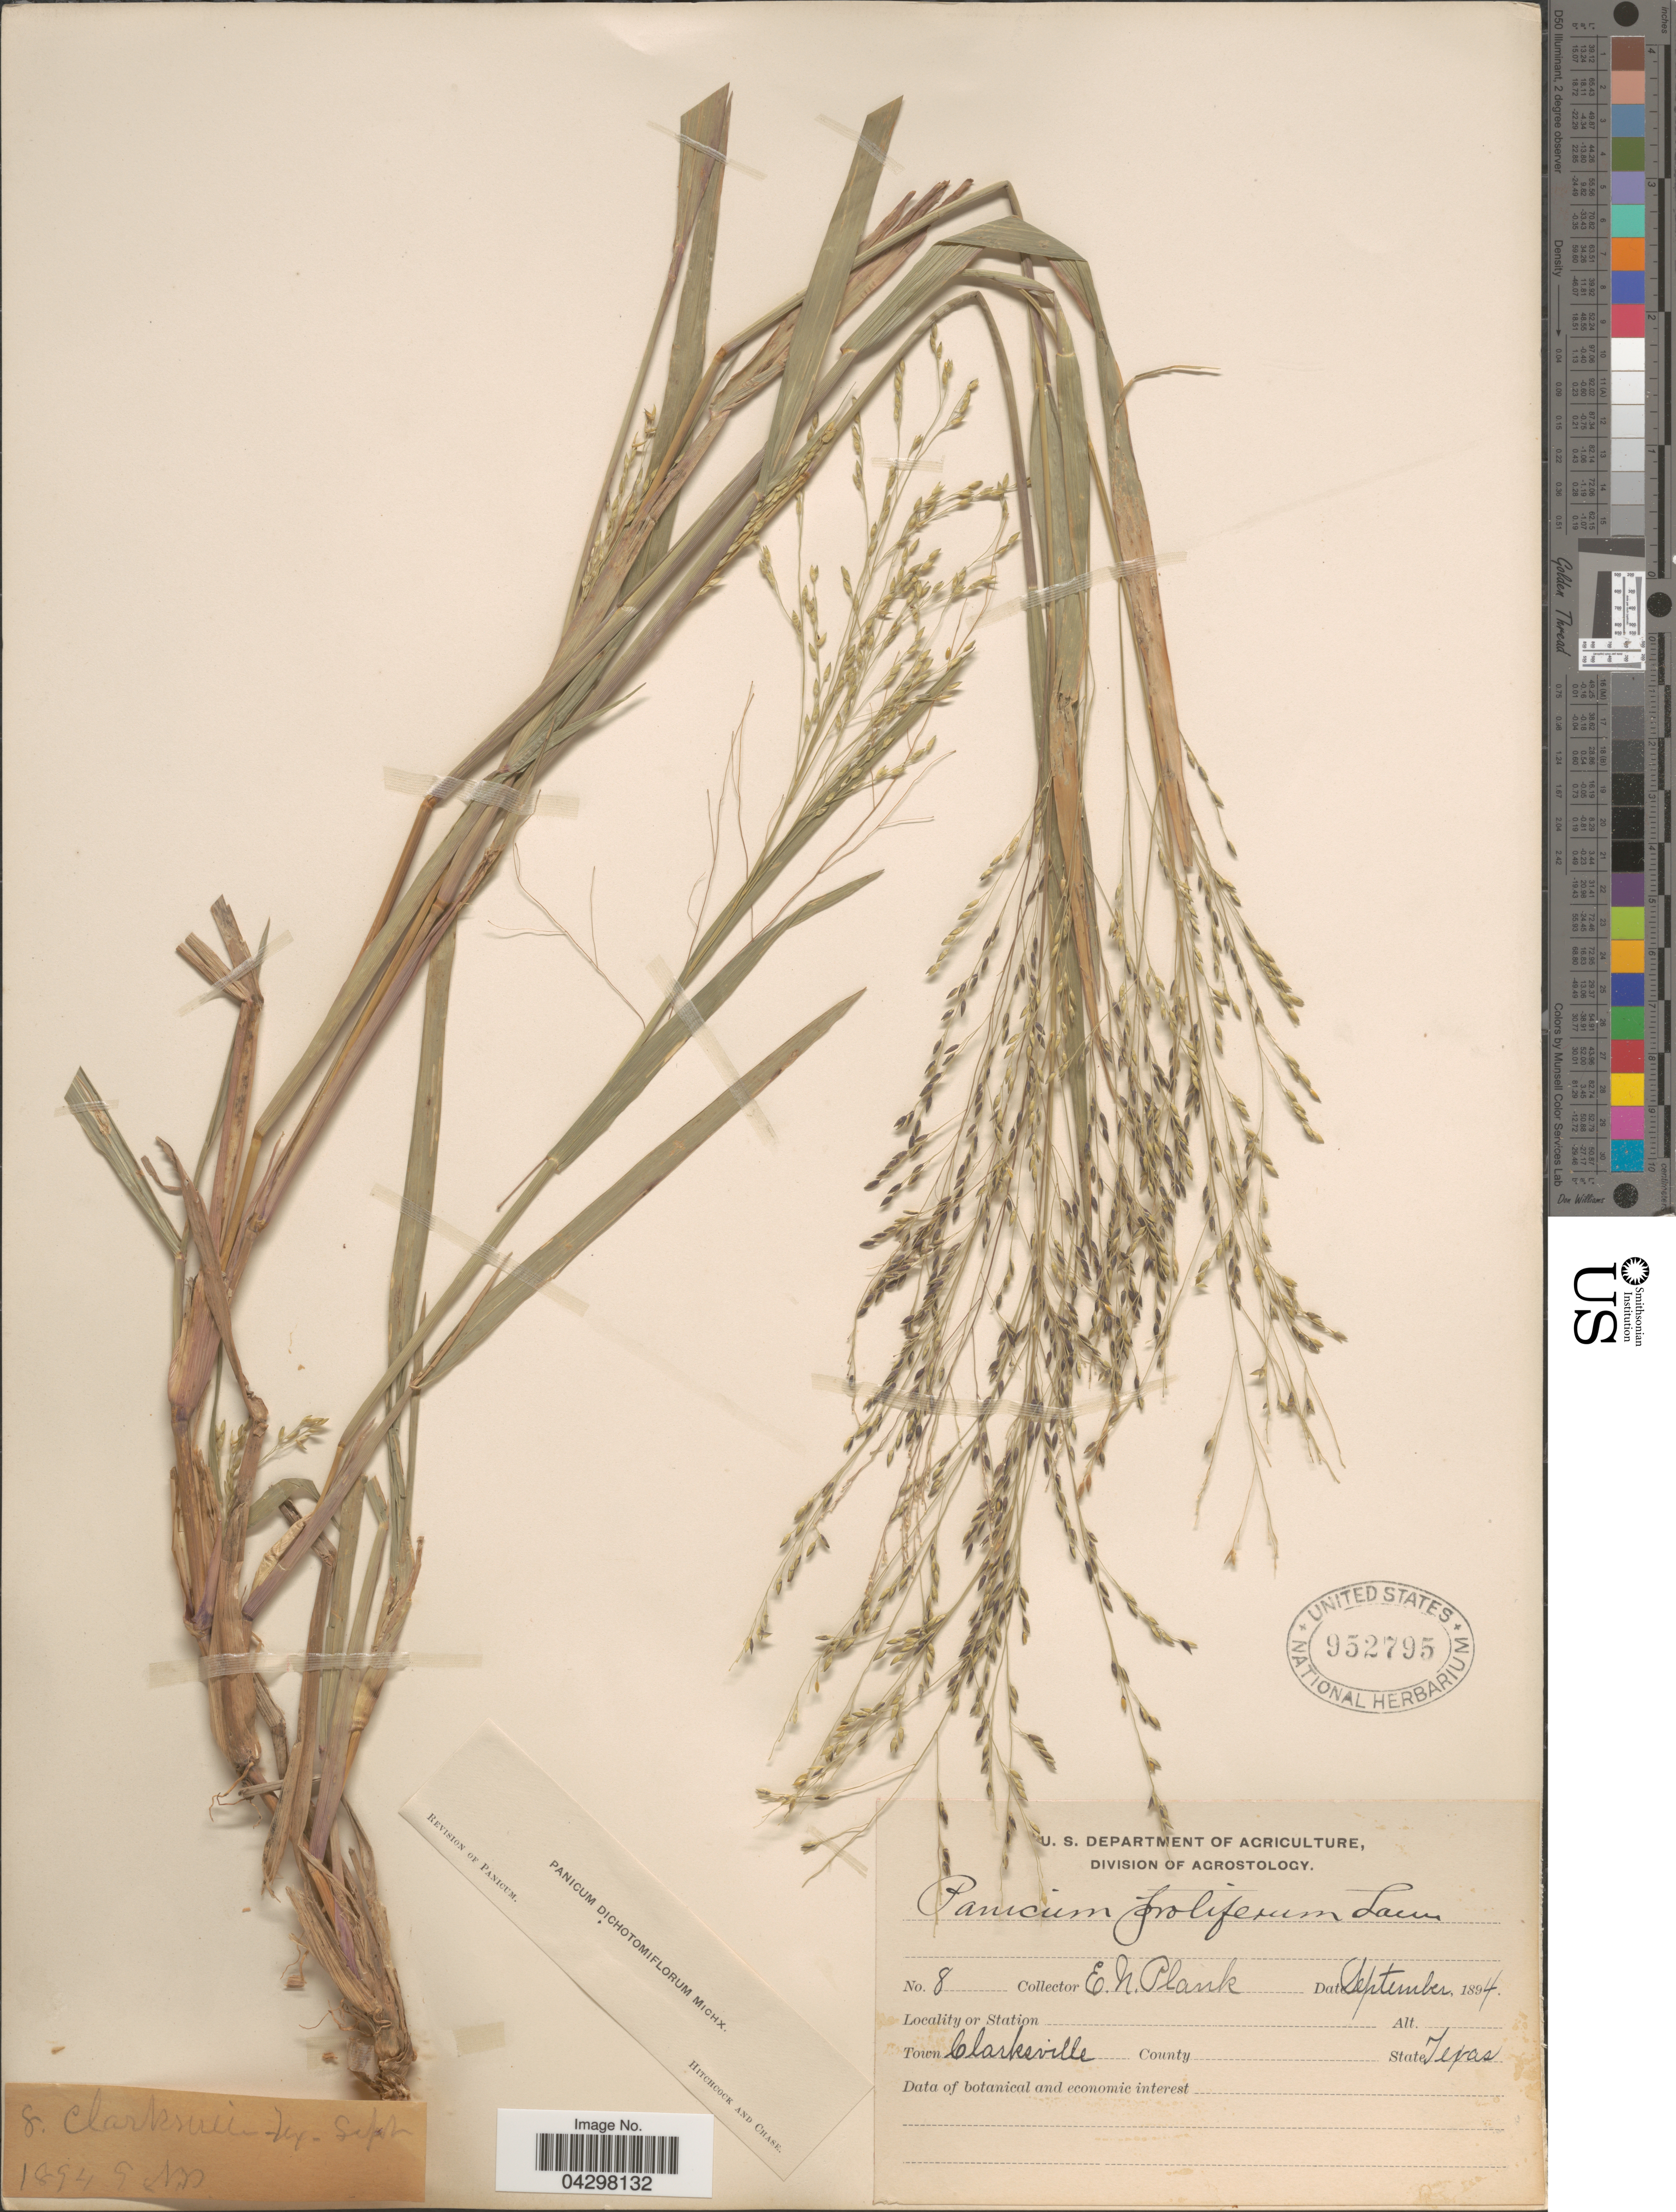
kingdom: Plantae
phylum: Tracheophyta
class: Liliopsida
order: Poales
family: Poaceae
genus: Panicum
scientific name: Panicum dichotomiflorum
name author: Michx.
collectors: E. Plank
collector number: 8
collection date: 1894-09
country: United States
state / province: Texas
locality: Town Clarksville.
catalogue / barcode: US 952795